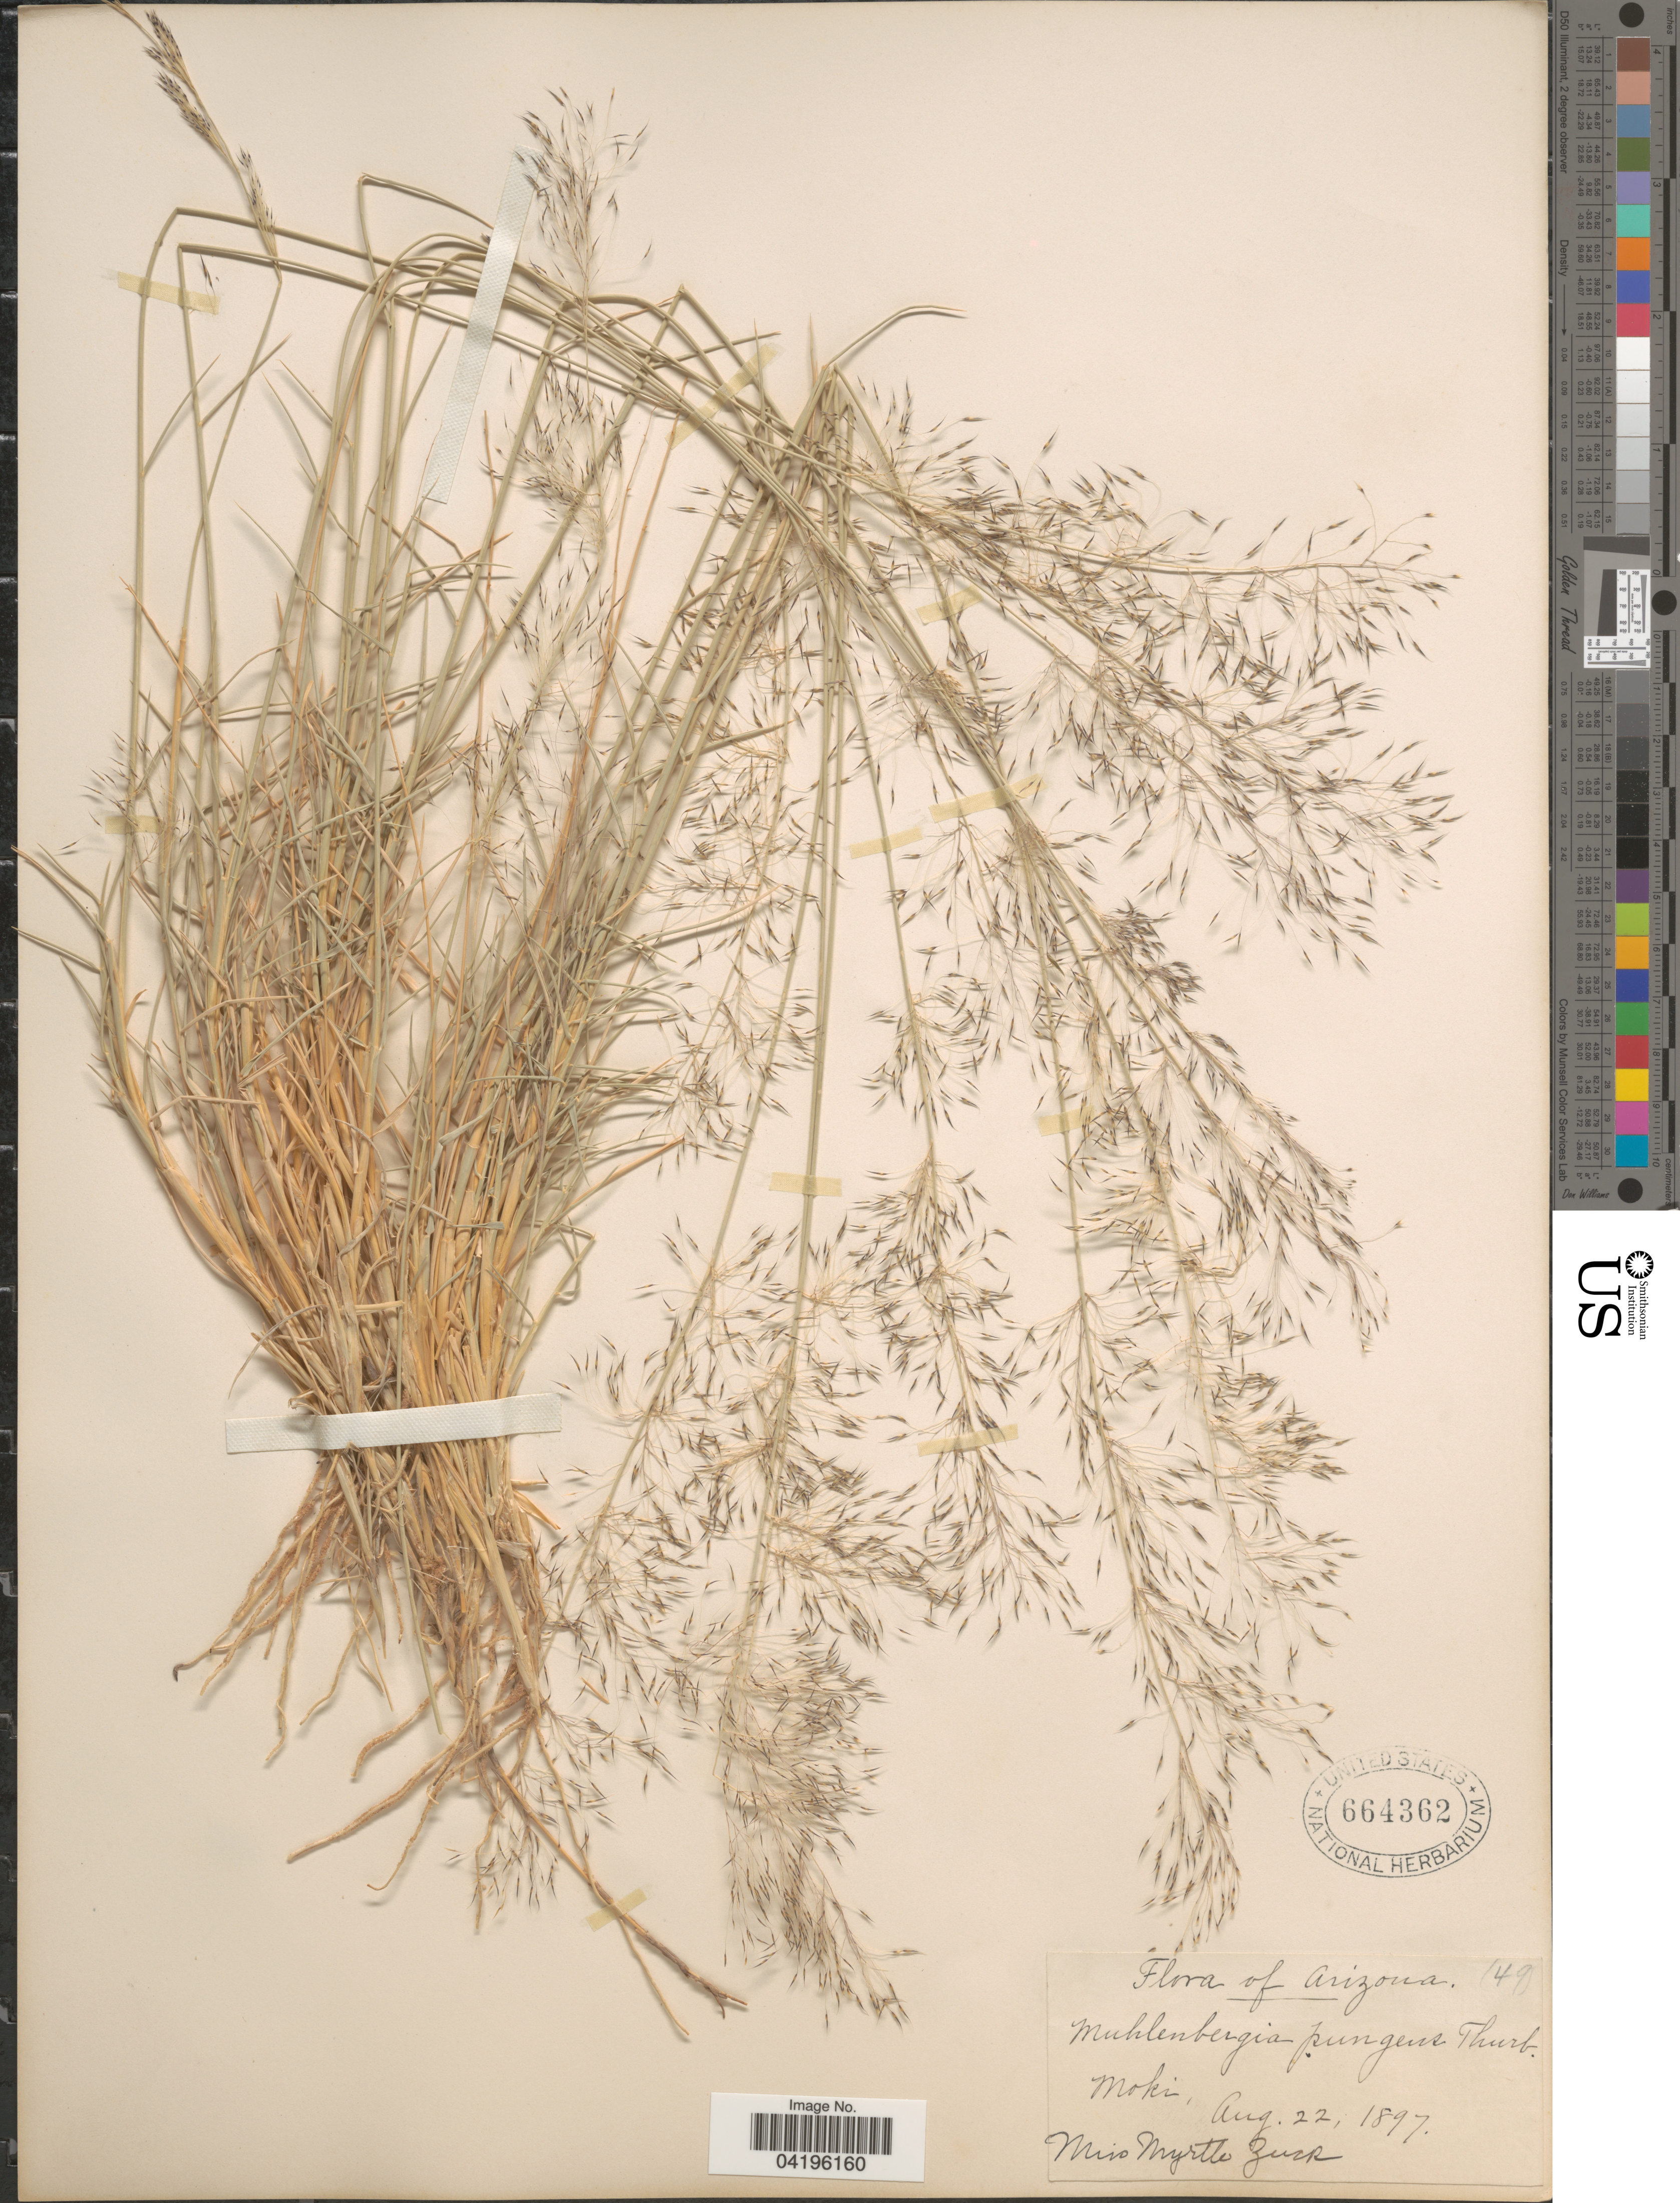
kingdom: Plantae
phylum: Tracheophyta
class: Liliopsida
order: Poales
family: Poaceae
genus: Muhlenbergia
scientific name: Muhlenbergia pungens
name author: Thurb. ex A. Gray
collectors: M. Zuck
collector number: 49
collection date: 1897-08-22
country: United States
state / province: Arizona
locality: Moki.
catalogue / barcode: US 664362